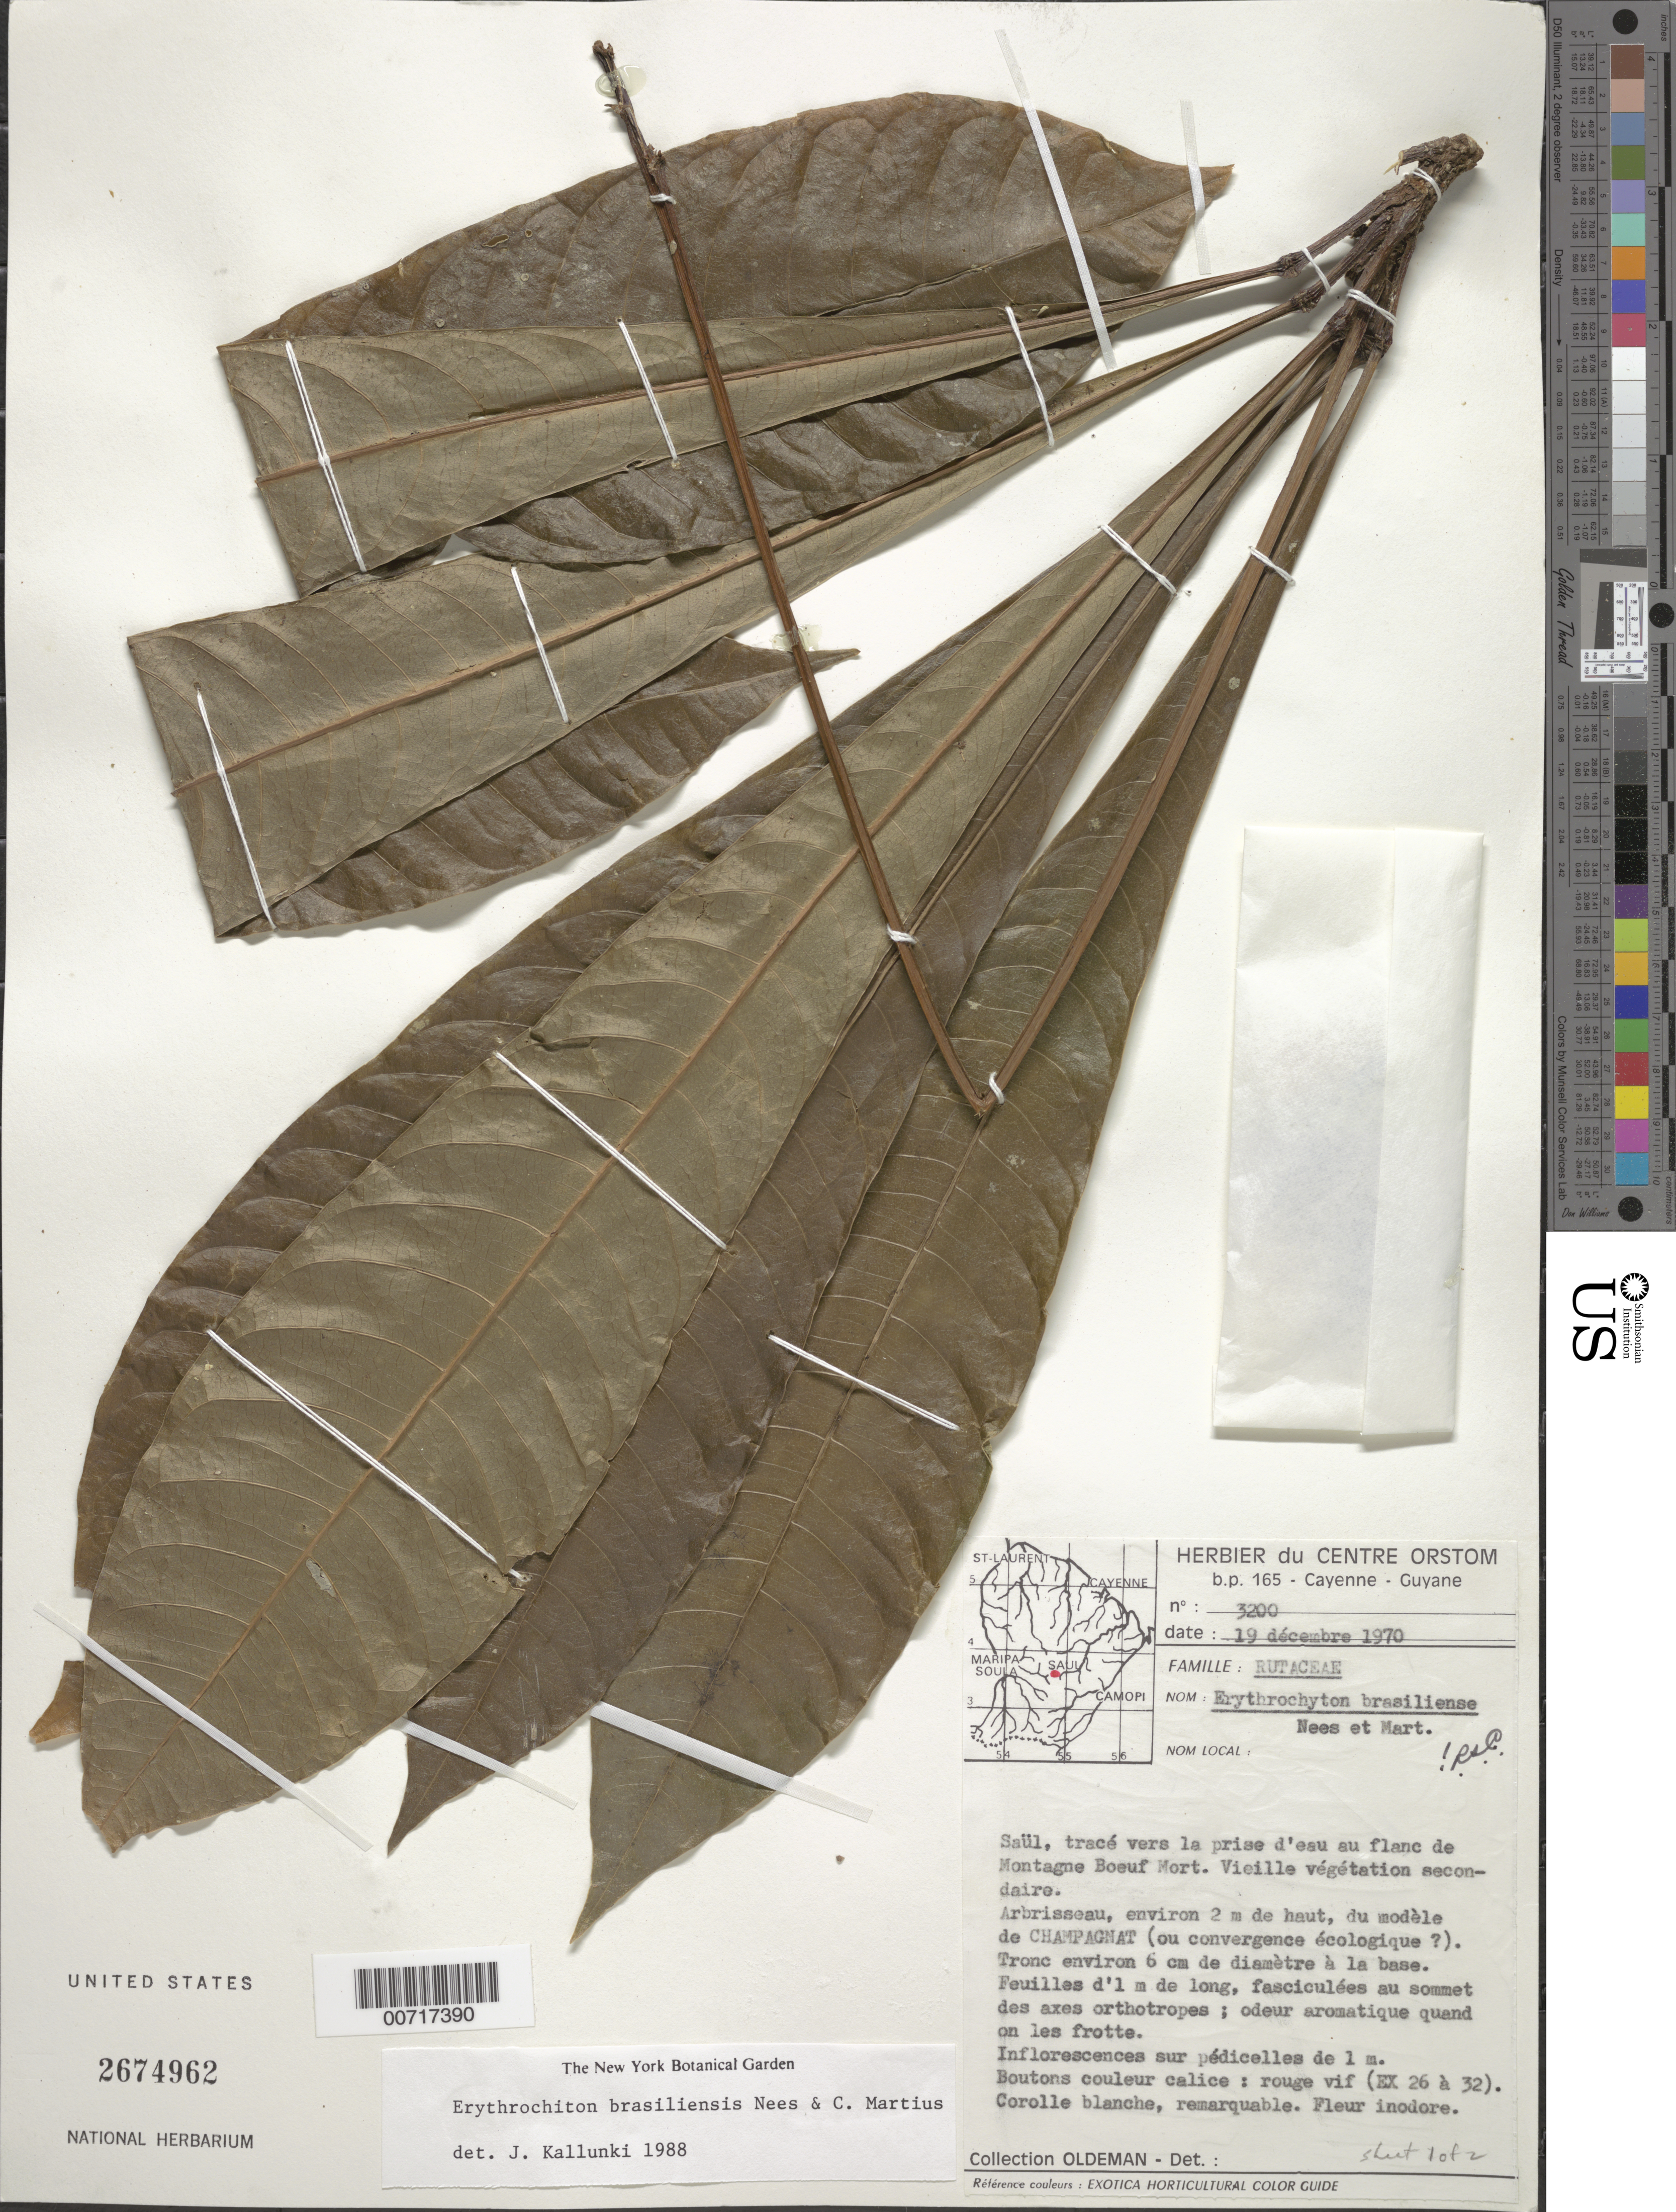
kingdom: Plantae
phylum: Tracheophyta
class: Magnoliopsida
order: Sapindales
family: Rutaceae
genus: Erythrochiton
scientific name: Erythrochiton brasiliensis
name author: Nees & Mart.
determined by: Kallunki, Jacquelyn A.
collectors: R. Oldeman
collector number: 3200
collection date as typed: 19-Dec-70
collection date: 1970-12-19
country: French Guiana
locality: Saül, Montagne Boeuf Mort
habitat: Secondary forest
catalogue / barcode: US 2674962